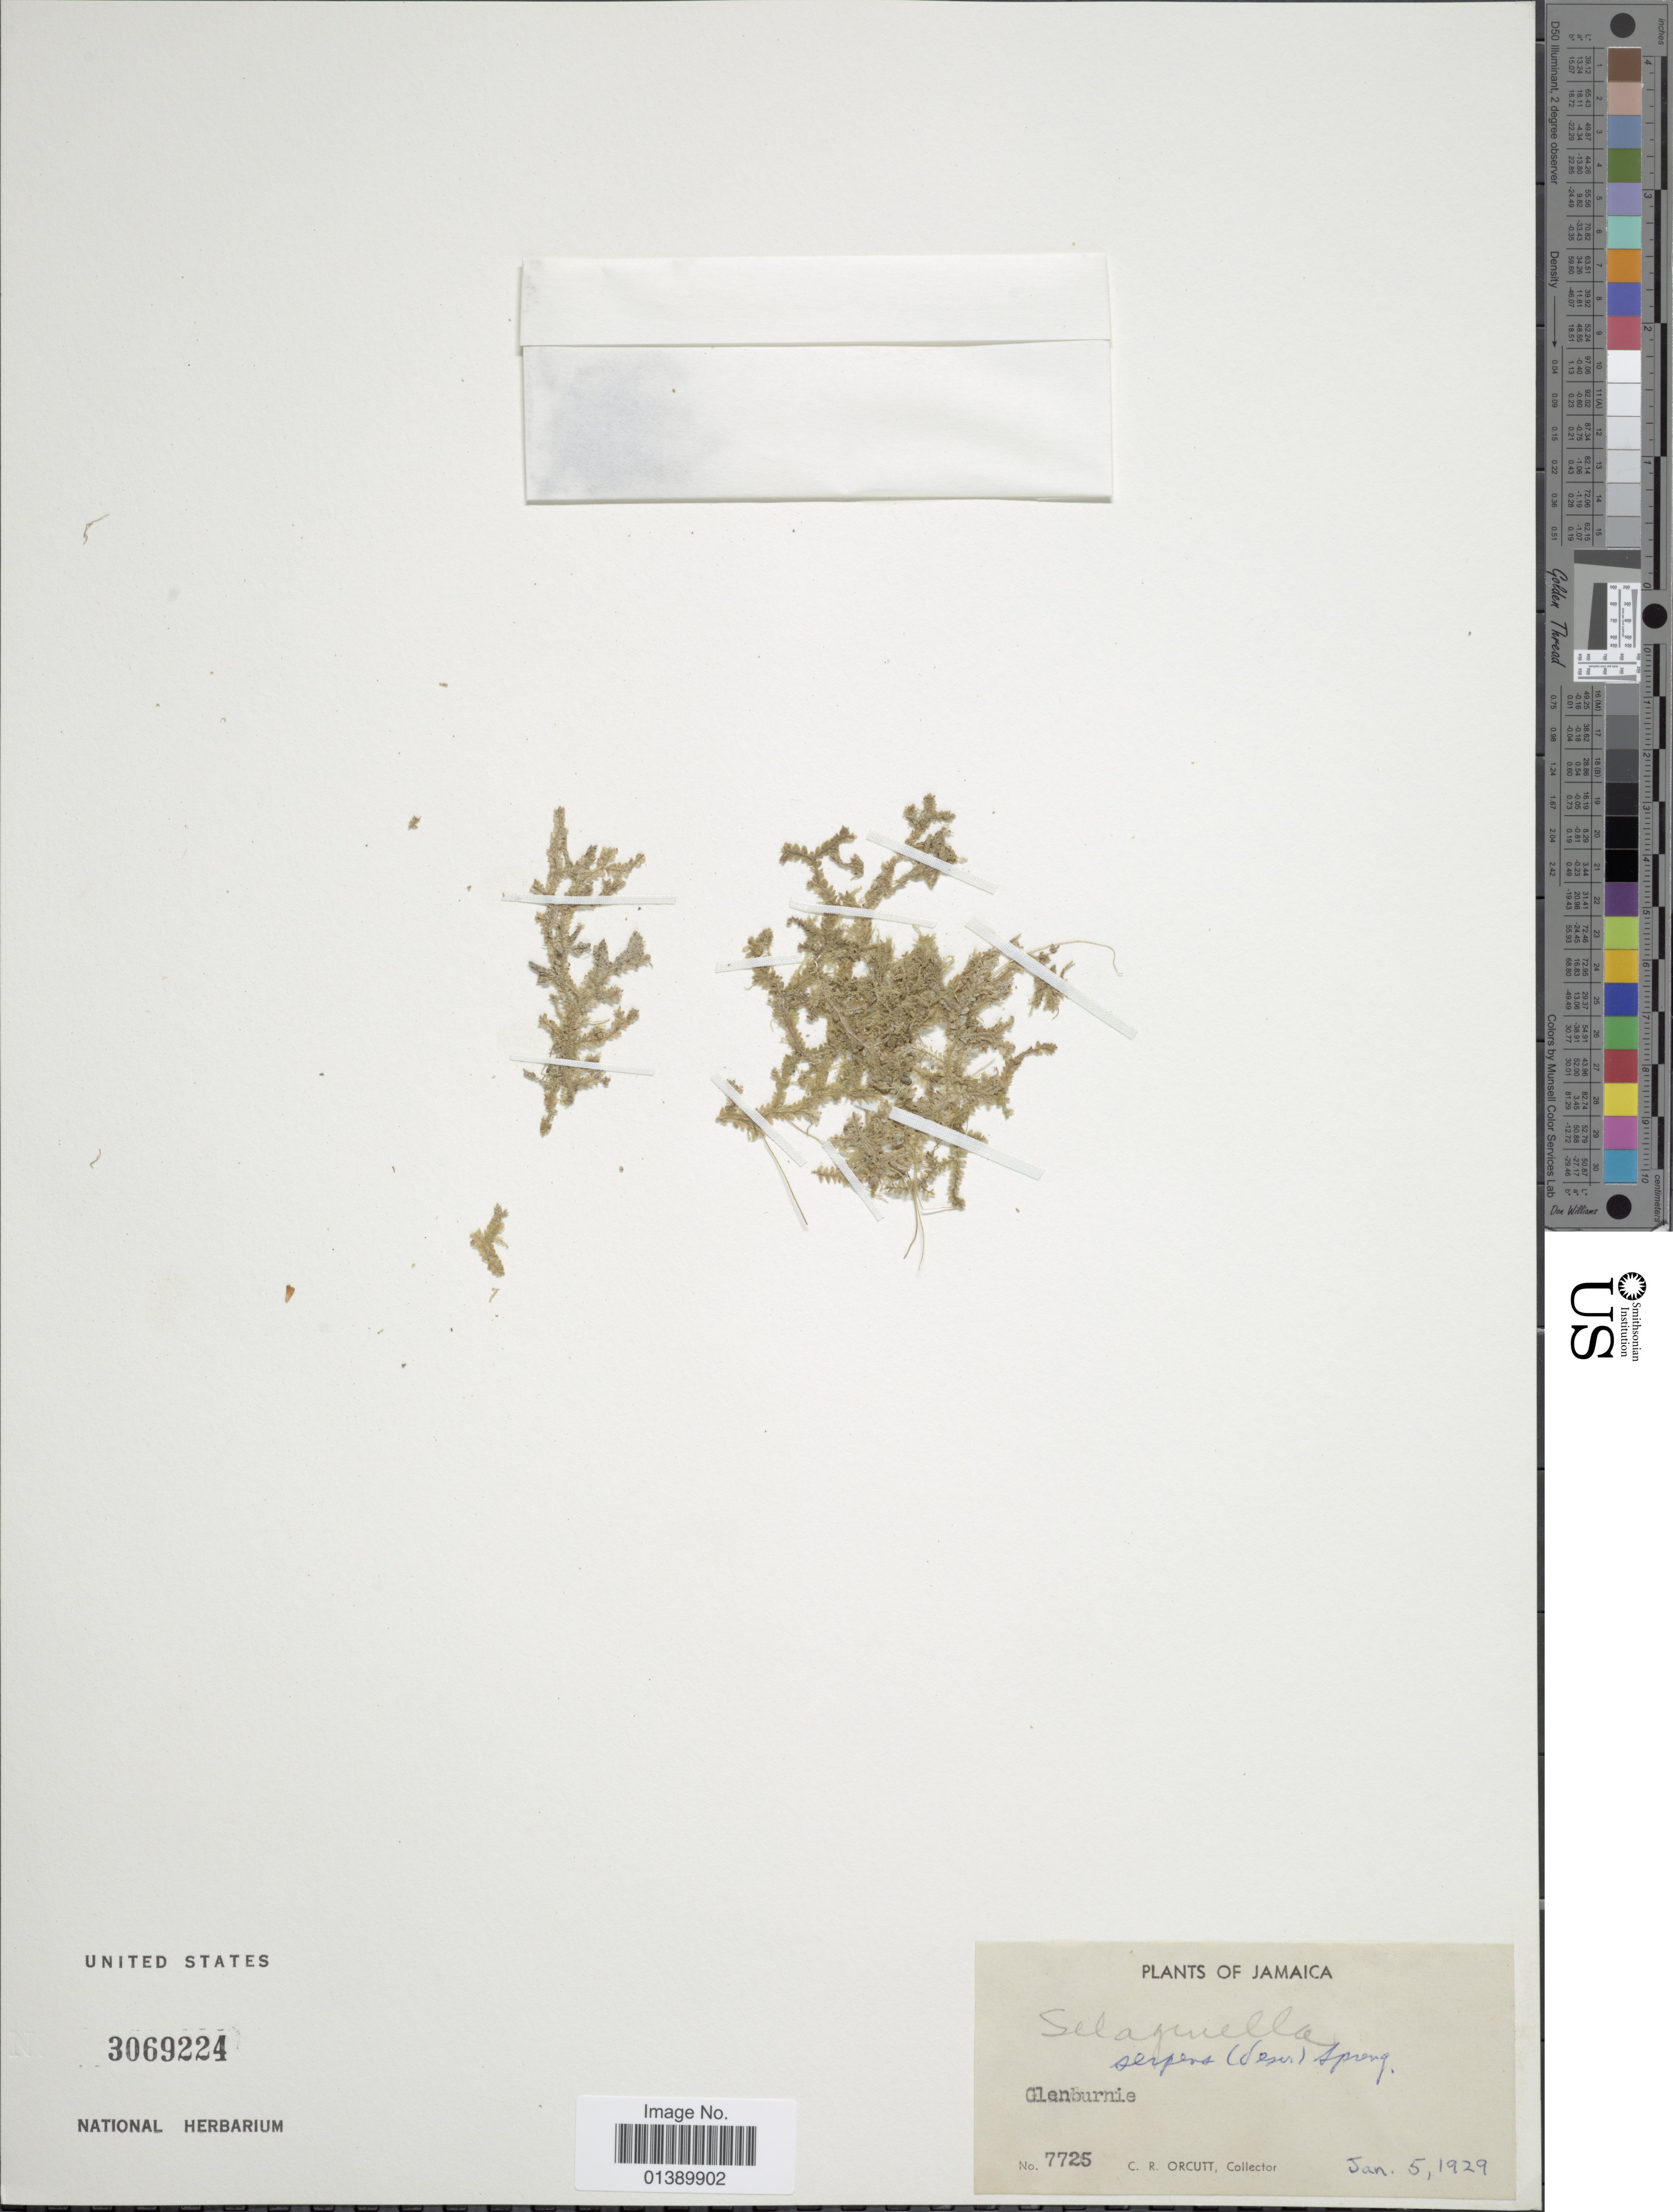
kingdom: Plantae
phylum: Tracheophyta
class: Lycopodiopsida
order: Selaginellales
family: Selaginellaceae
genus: Selaginella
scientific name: Selaginella serpens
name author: (Desv. ex Poir.) Spring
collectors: C. R. Orcutt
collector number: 7725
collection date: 1929-01-05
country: Jamaica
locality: Glenburnie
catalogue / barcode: US 3069224